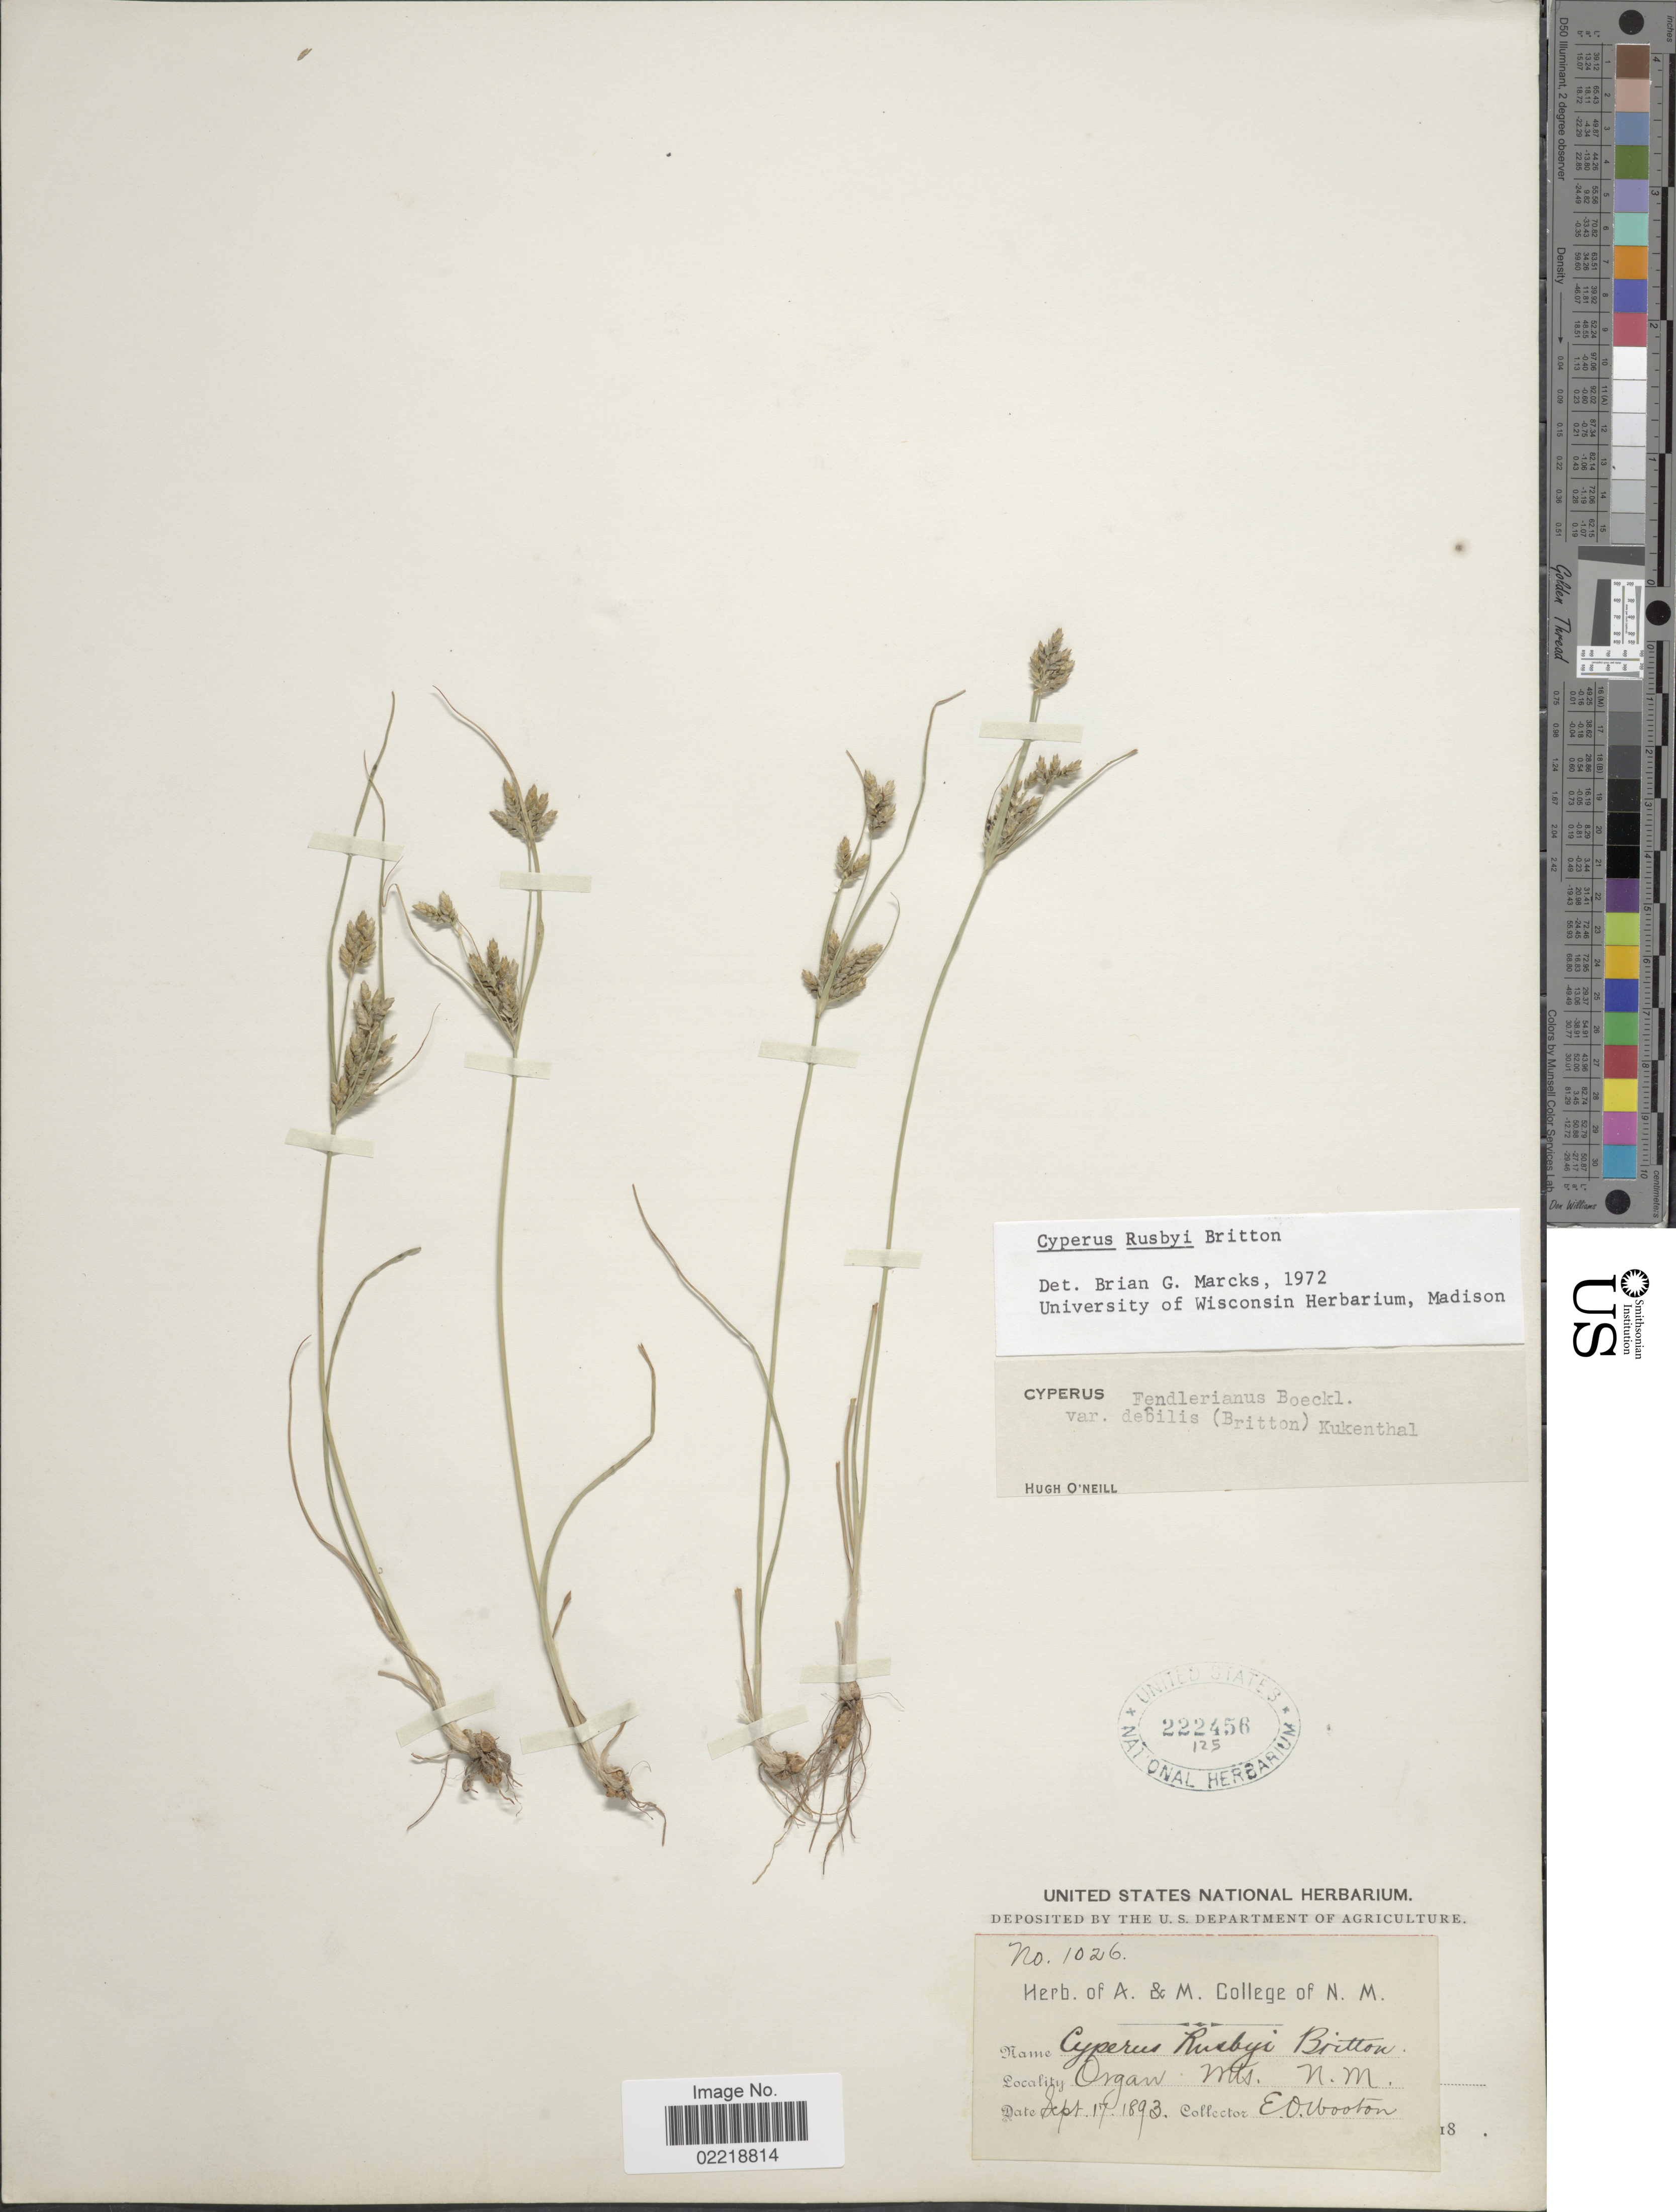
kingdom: Plantae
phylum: Tracheophyta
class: Liliopsida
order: Poales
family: Cyperaceae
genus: Cyperus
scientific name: Cyperus sphaerolepis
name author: Boeckeler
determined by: Strong, Mark T., (BOT), Smithsonian Institution - National Museum of Natural History (UNITED STATES)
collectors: E. O. Wooton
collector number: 1026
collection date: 1893-09-17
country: United States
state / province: New Mexico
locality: Organ Mts.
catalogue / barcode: US 222456